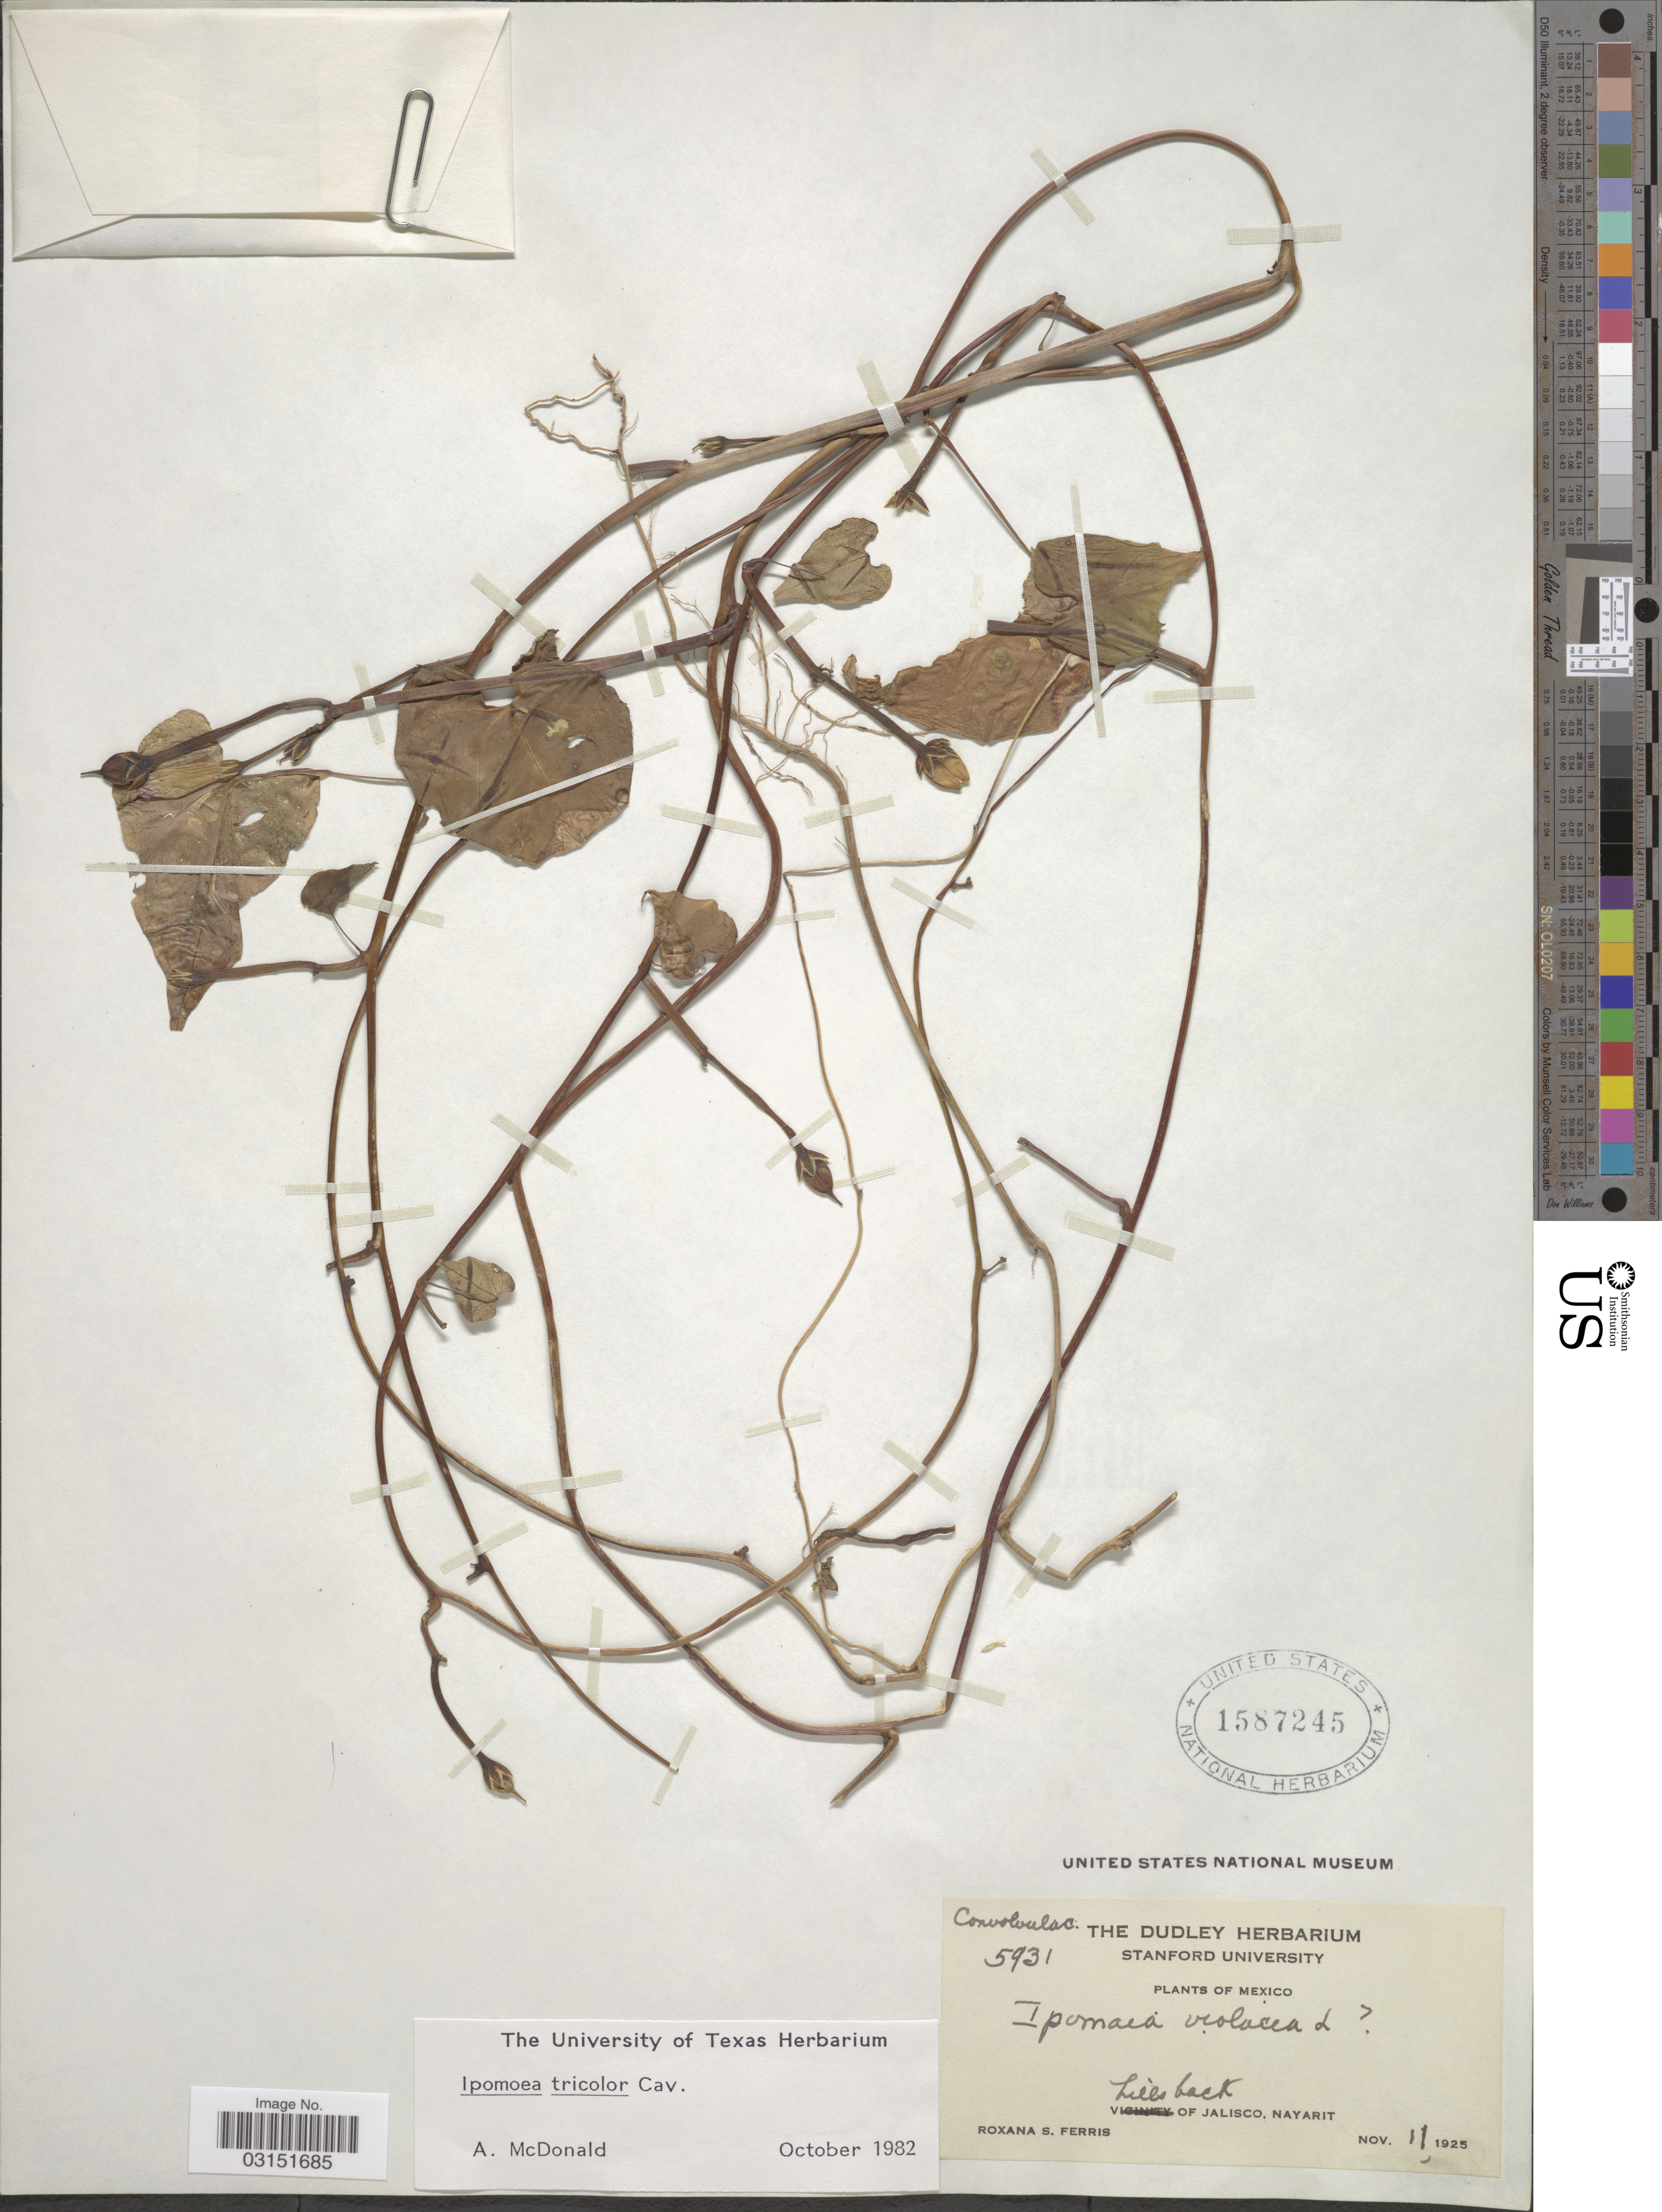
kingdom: Plantae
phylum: Tracheophyta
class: Magnoliopsida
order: Solanales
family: Convolvulaceae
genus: Ipomoea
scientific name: Ipomoea tricolor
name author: Cav.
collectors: R. S. Ferris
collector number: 5931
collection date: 1925-11-11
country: Mexico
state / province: Nayarit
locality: Hills back of Jalisco.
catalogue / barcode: US 1587245